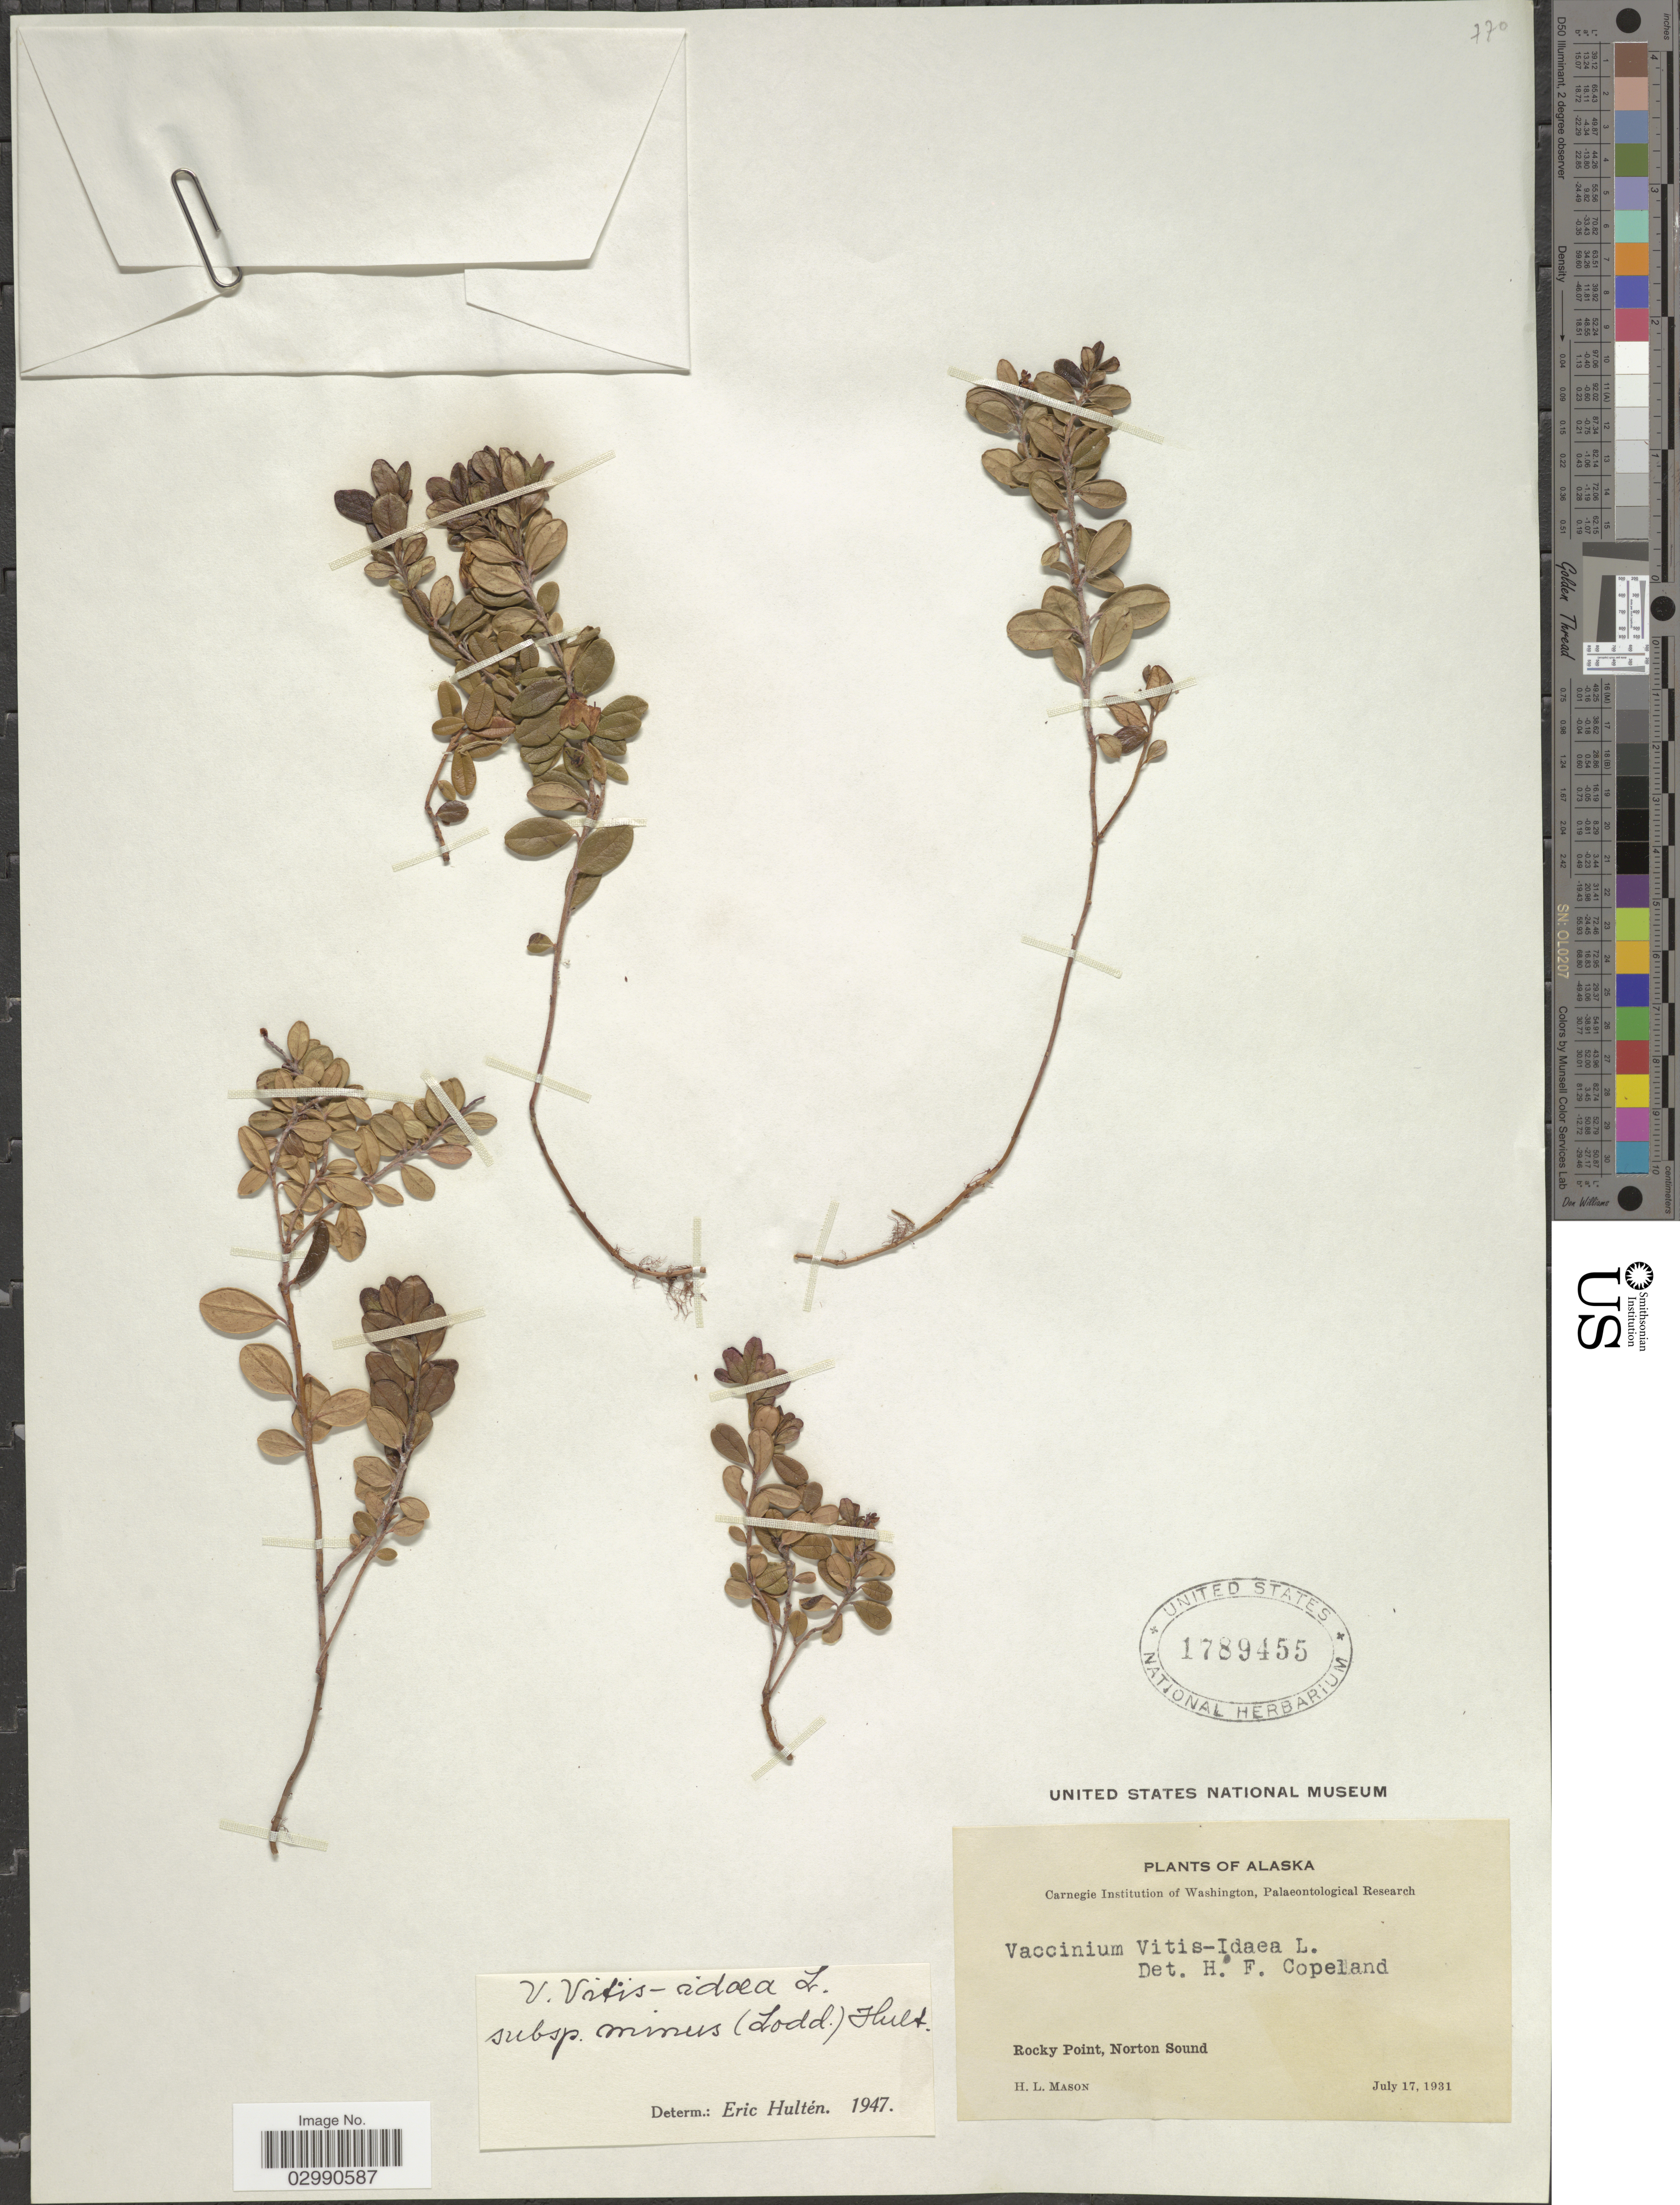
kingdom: Plantae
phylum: Tracheophyta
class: Magnoliopsida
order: Ericales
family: Ericaceae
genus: Vaccinium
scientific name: Vaccinium vitis-idaea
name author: L.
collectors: H. L. Mason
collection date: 1931-07-17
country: United States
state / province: Alaska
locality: Rocky Point, Norton Sound.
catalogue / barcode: US 1789455